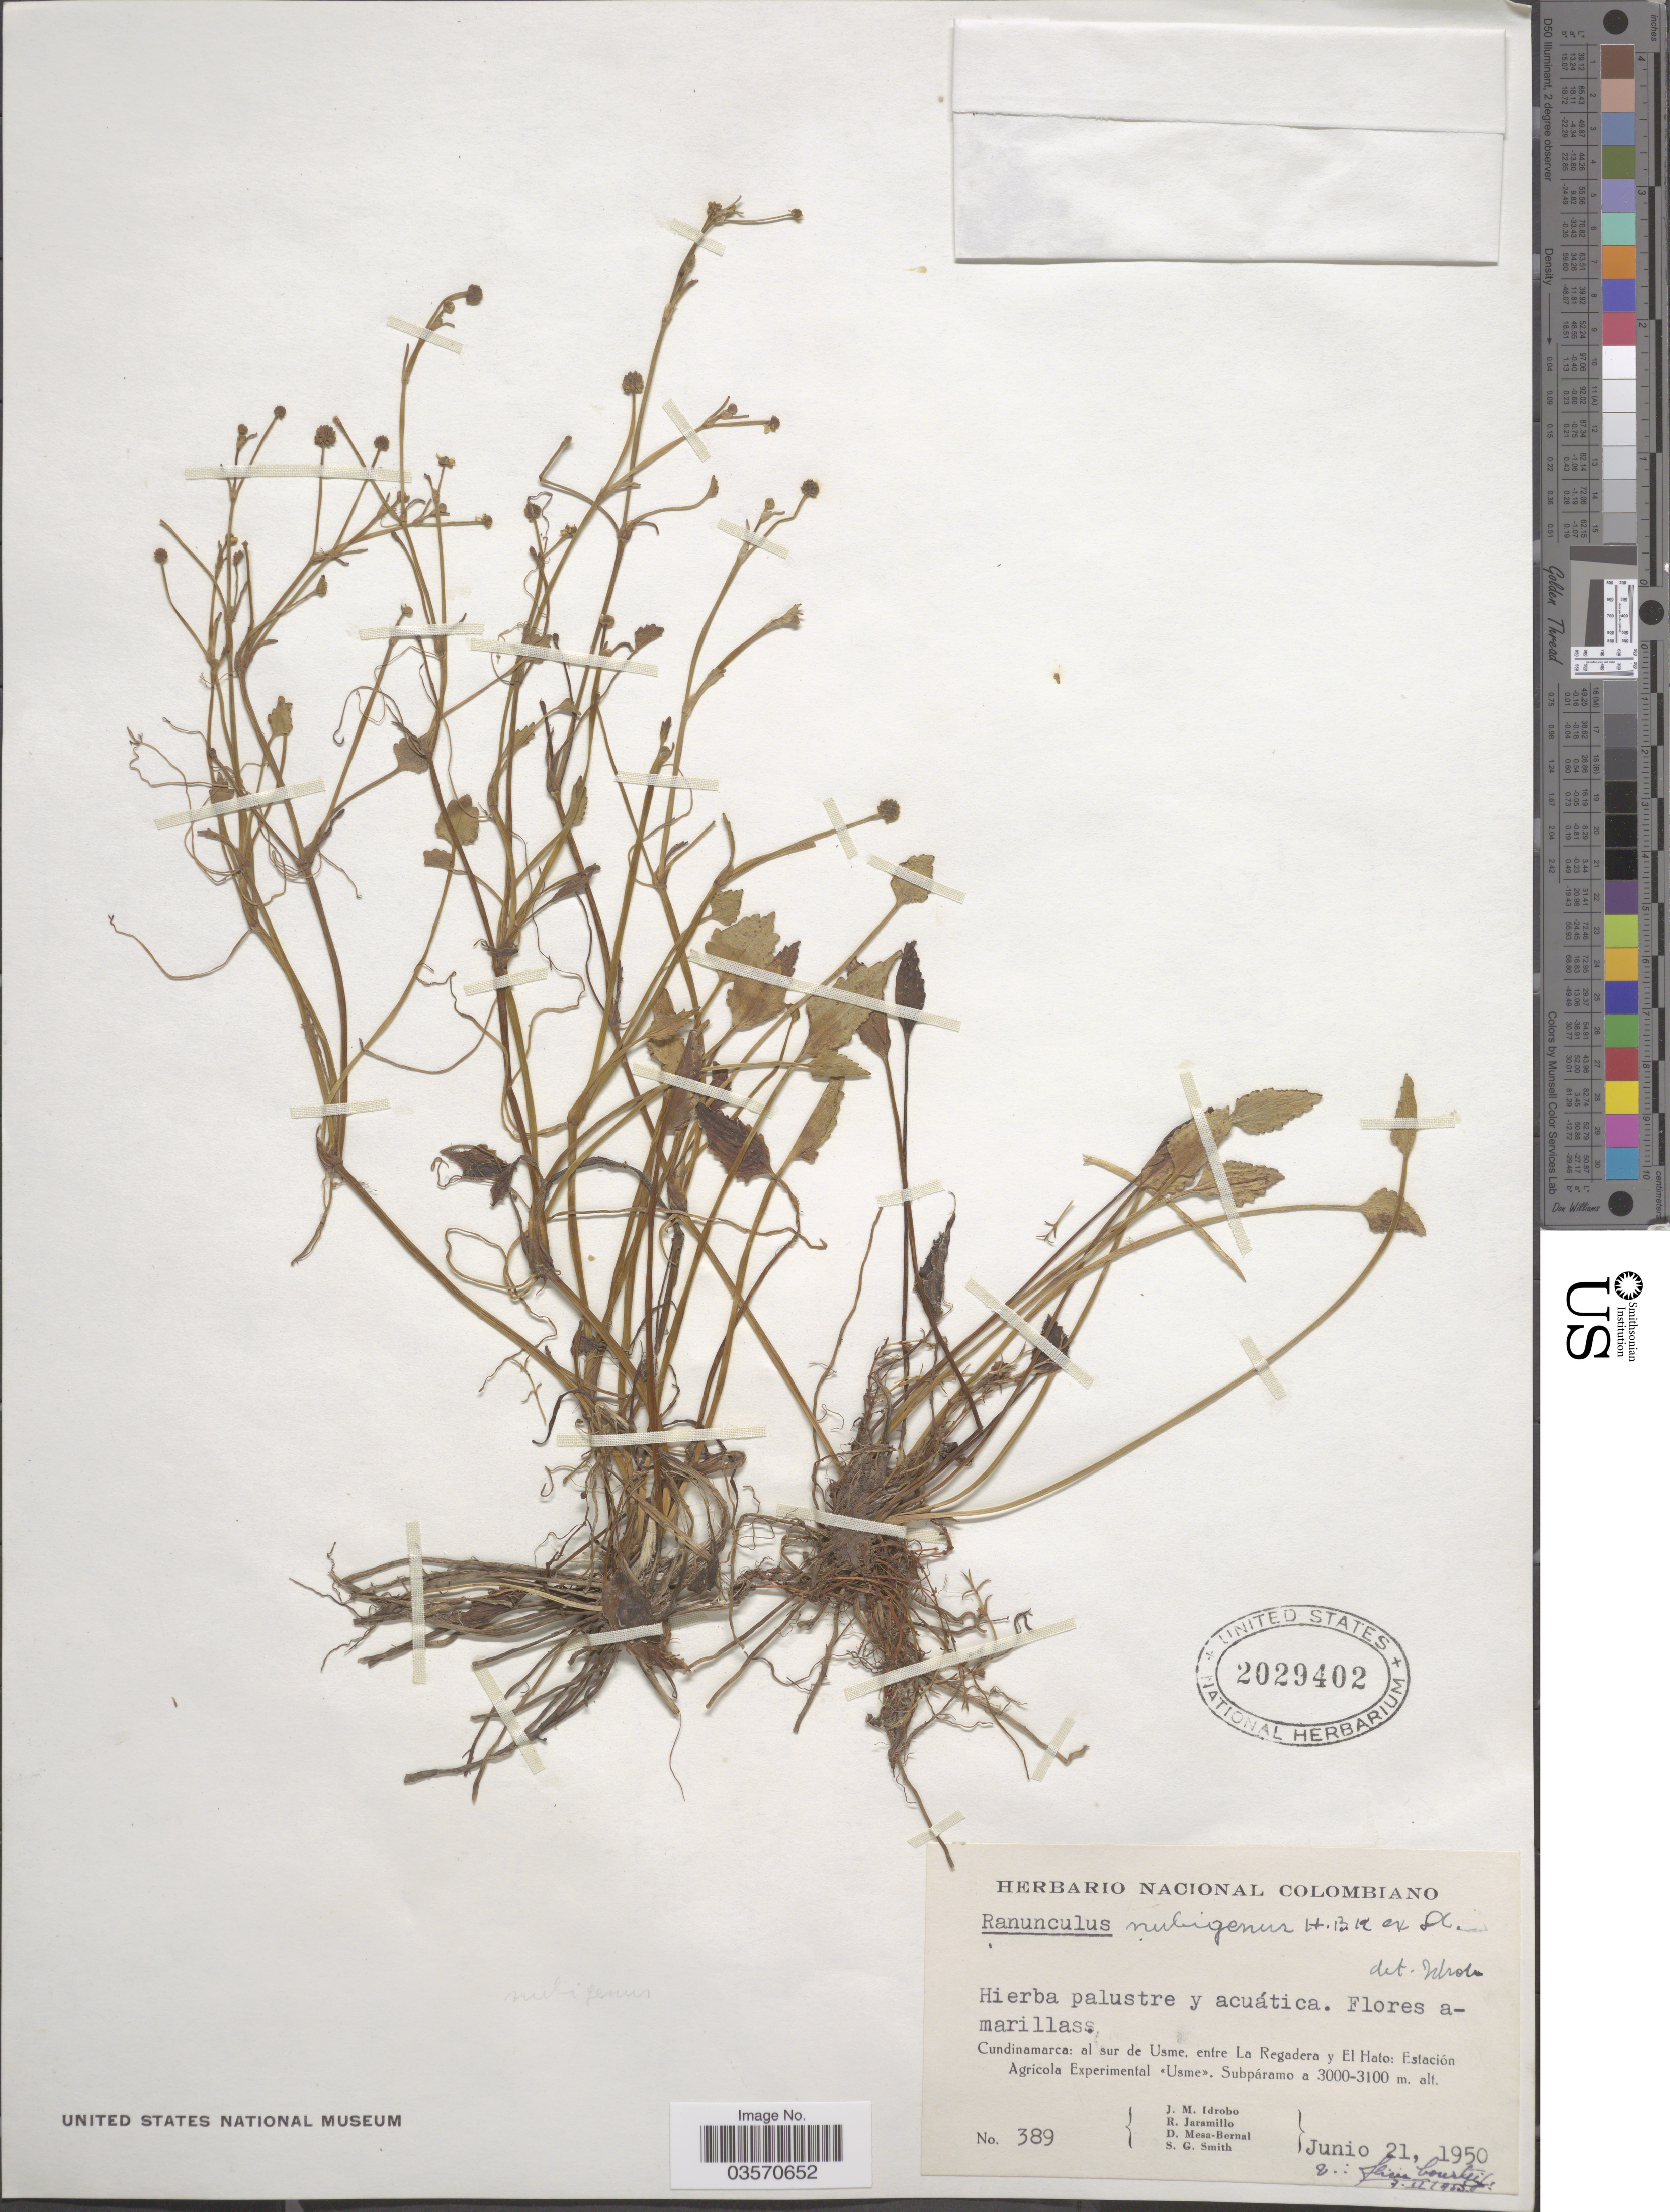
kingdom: Plantae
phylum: Tracheophyta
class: Magnoliopsida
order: Ranunculales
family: Ranunculaceae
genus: Ranunculus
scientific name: Ranunculus nubigenus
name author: Humb. et al. ex DC.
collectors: J. M. Idrobo, R. Jaramillo, D. Mesa-Bernal & S. G. Smith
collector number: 389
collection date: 1950-06-21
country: Colombia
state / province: Cundinamarca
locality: Cundinamarca: al sur de Usme, entre La Regadera y El Hato: Estación Agricola Experimental Usme».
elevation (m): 3000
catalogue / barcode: US 2029402